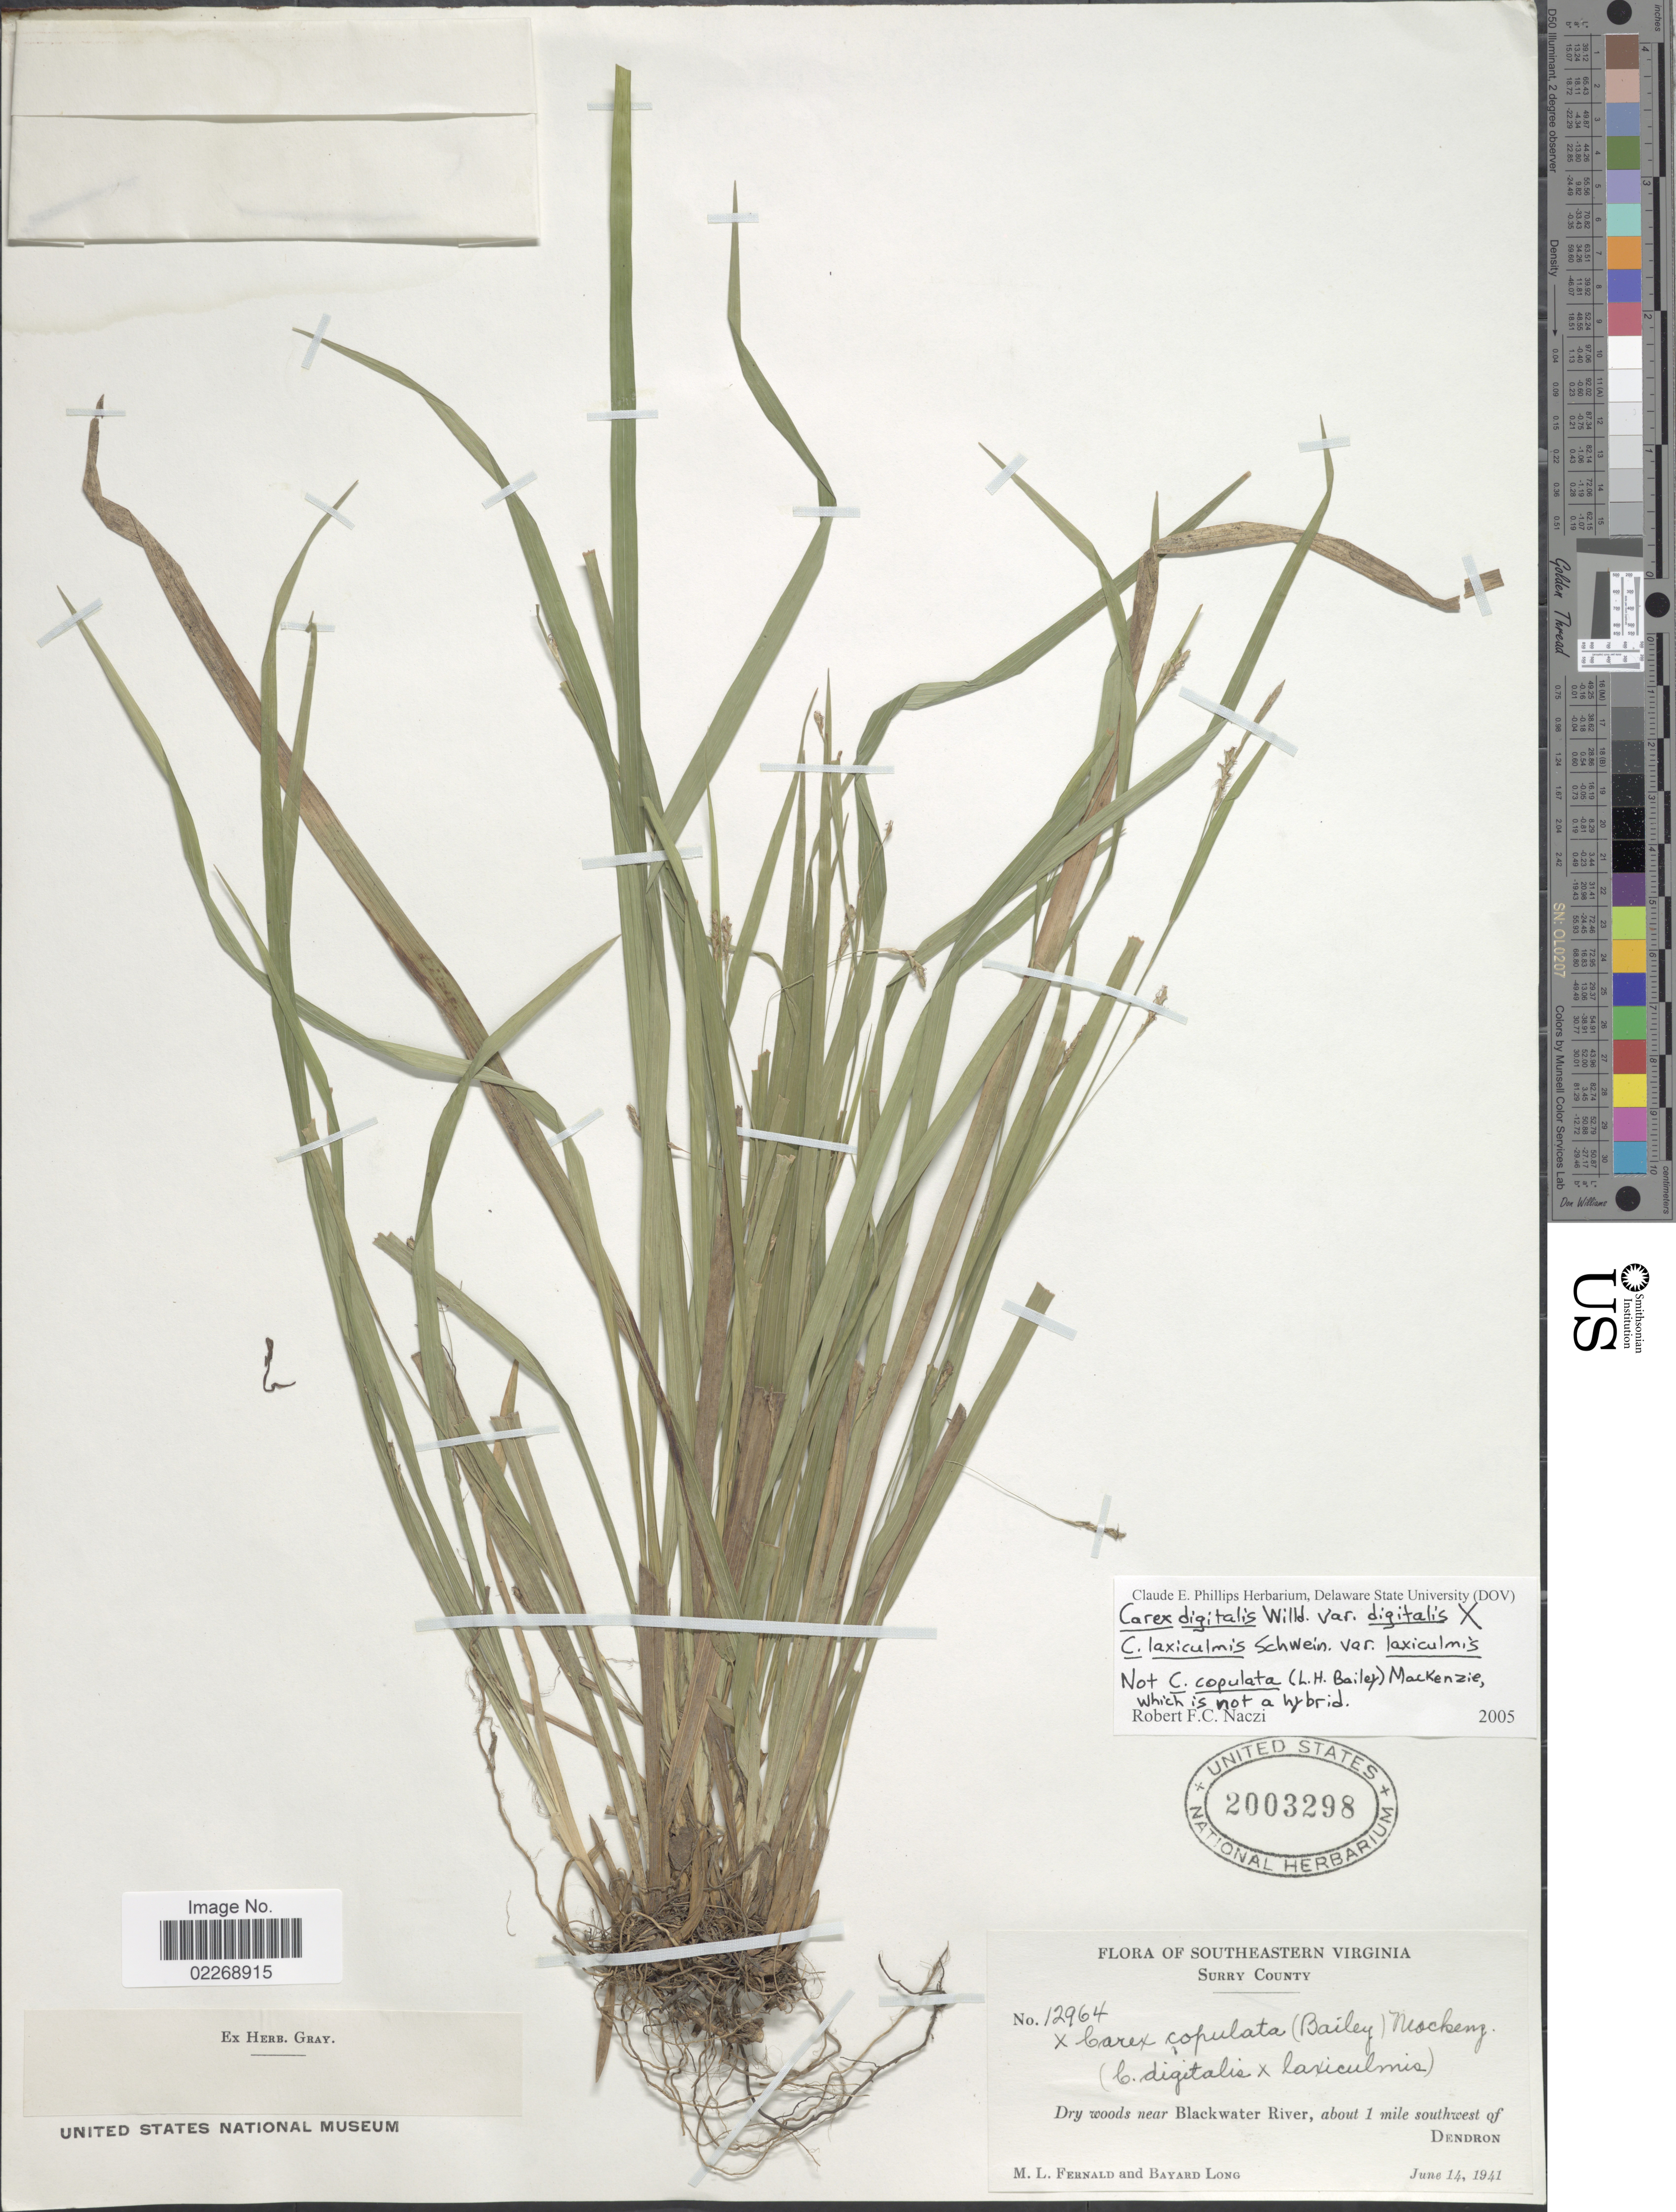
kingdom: Plantae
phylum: Tracheophyta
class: Liliopsida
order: Poales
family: Cyperaceae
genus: Carex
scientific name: Carex digitalis var. digitalis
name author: Willd.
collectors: M. L. Fernald & B. Long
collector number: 12964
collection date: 1941-06-14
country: United States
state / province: Virginia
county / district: Surry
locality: Southeastern Virginia, Surry County, Dry woods near Blackwater River, about 1 mile southwest of Dendron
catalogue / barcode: US 2003298